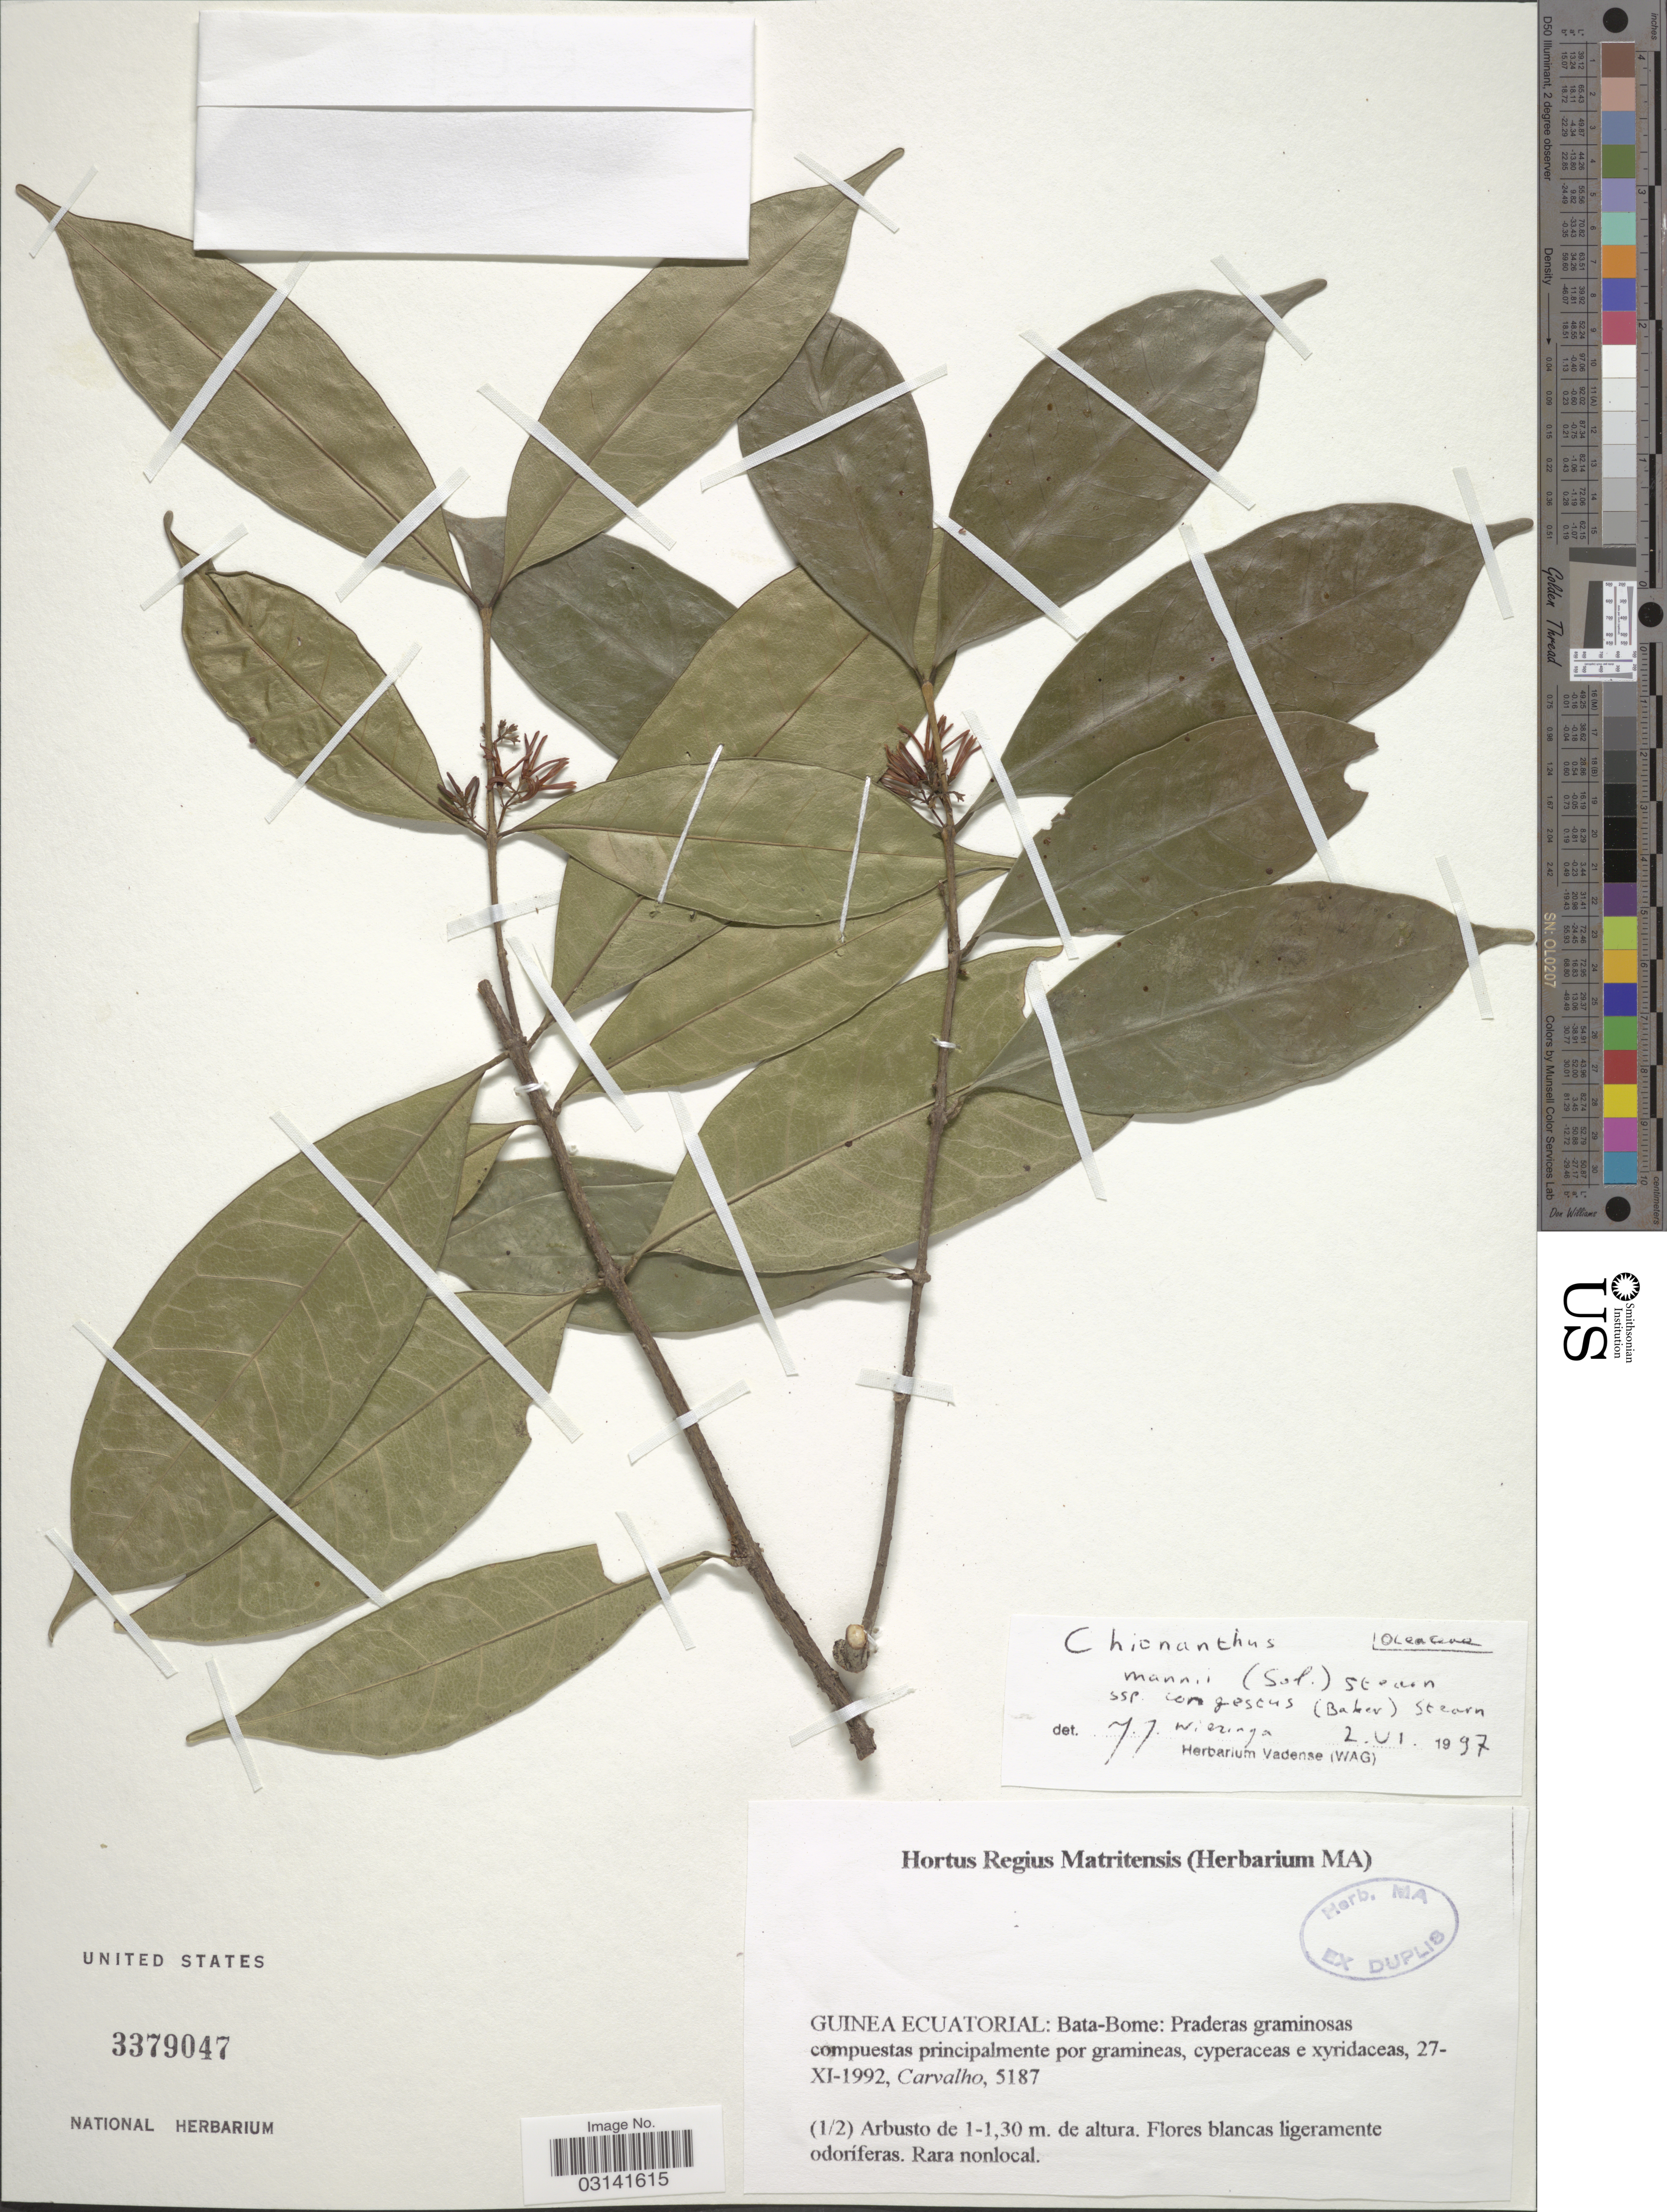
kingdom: Plantae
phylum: Tracheophyta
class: Magnoliopsida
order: Lamiales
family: Oleaceae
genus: Chionanthus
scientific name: Chionanthus mannii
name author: (Soler.) Stearn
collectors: Carvalho, --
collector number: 5187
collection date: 1992-11-27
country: Equatorial Guinea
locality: Guinea Equatorial: Bata-Bome.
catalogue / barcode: US 3379047